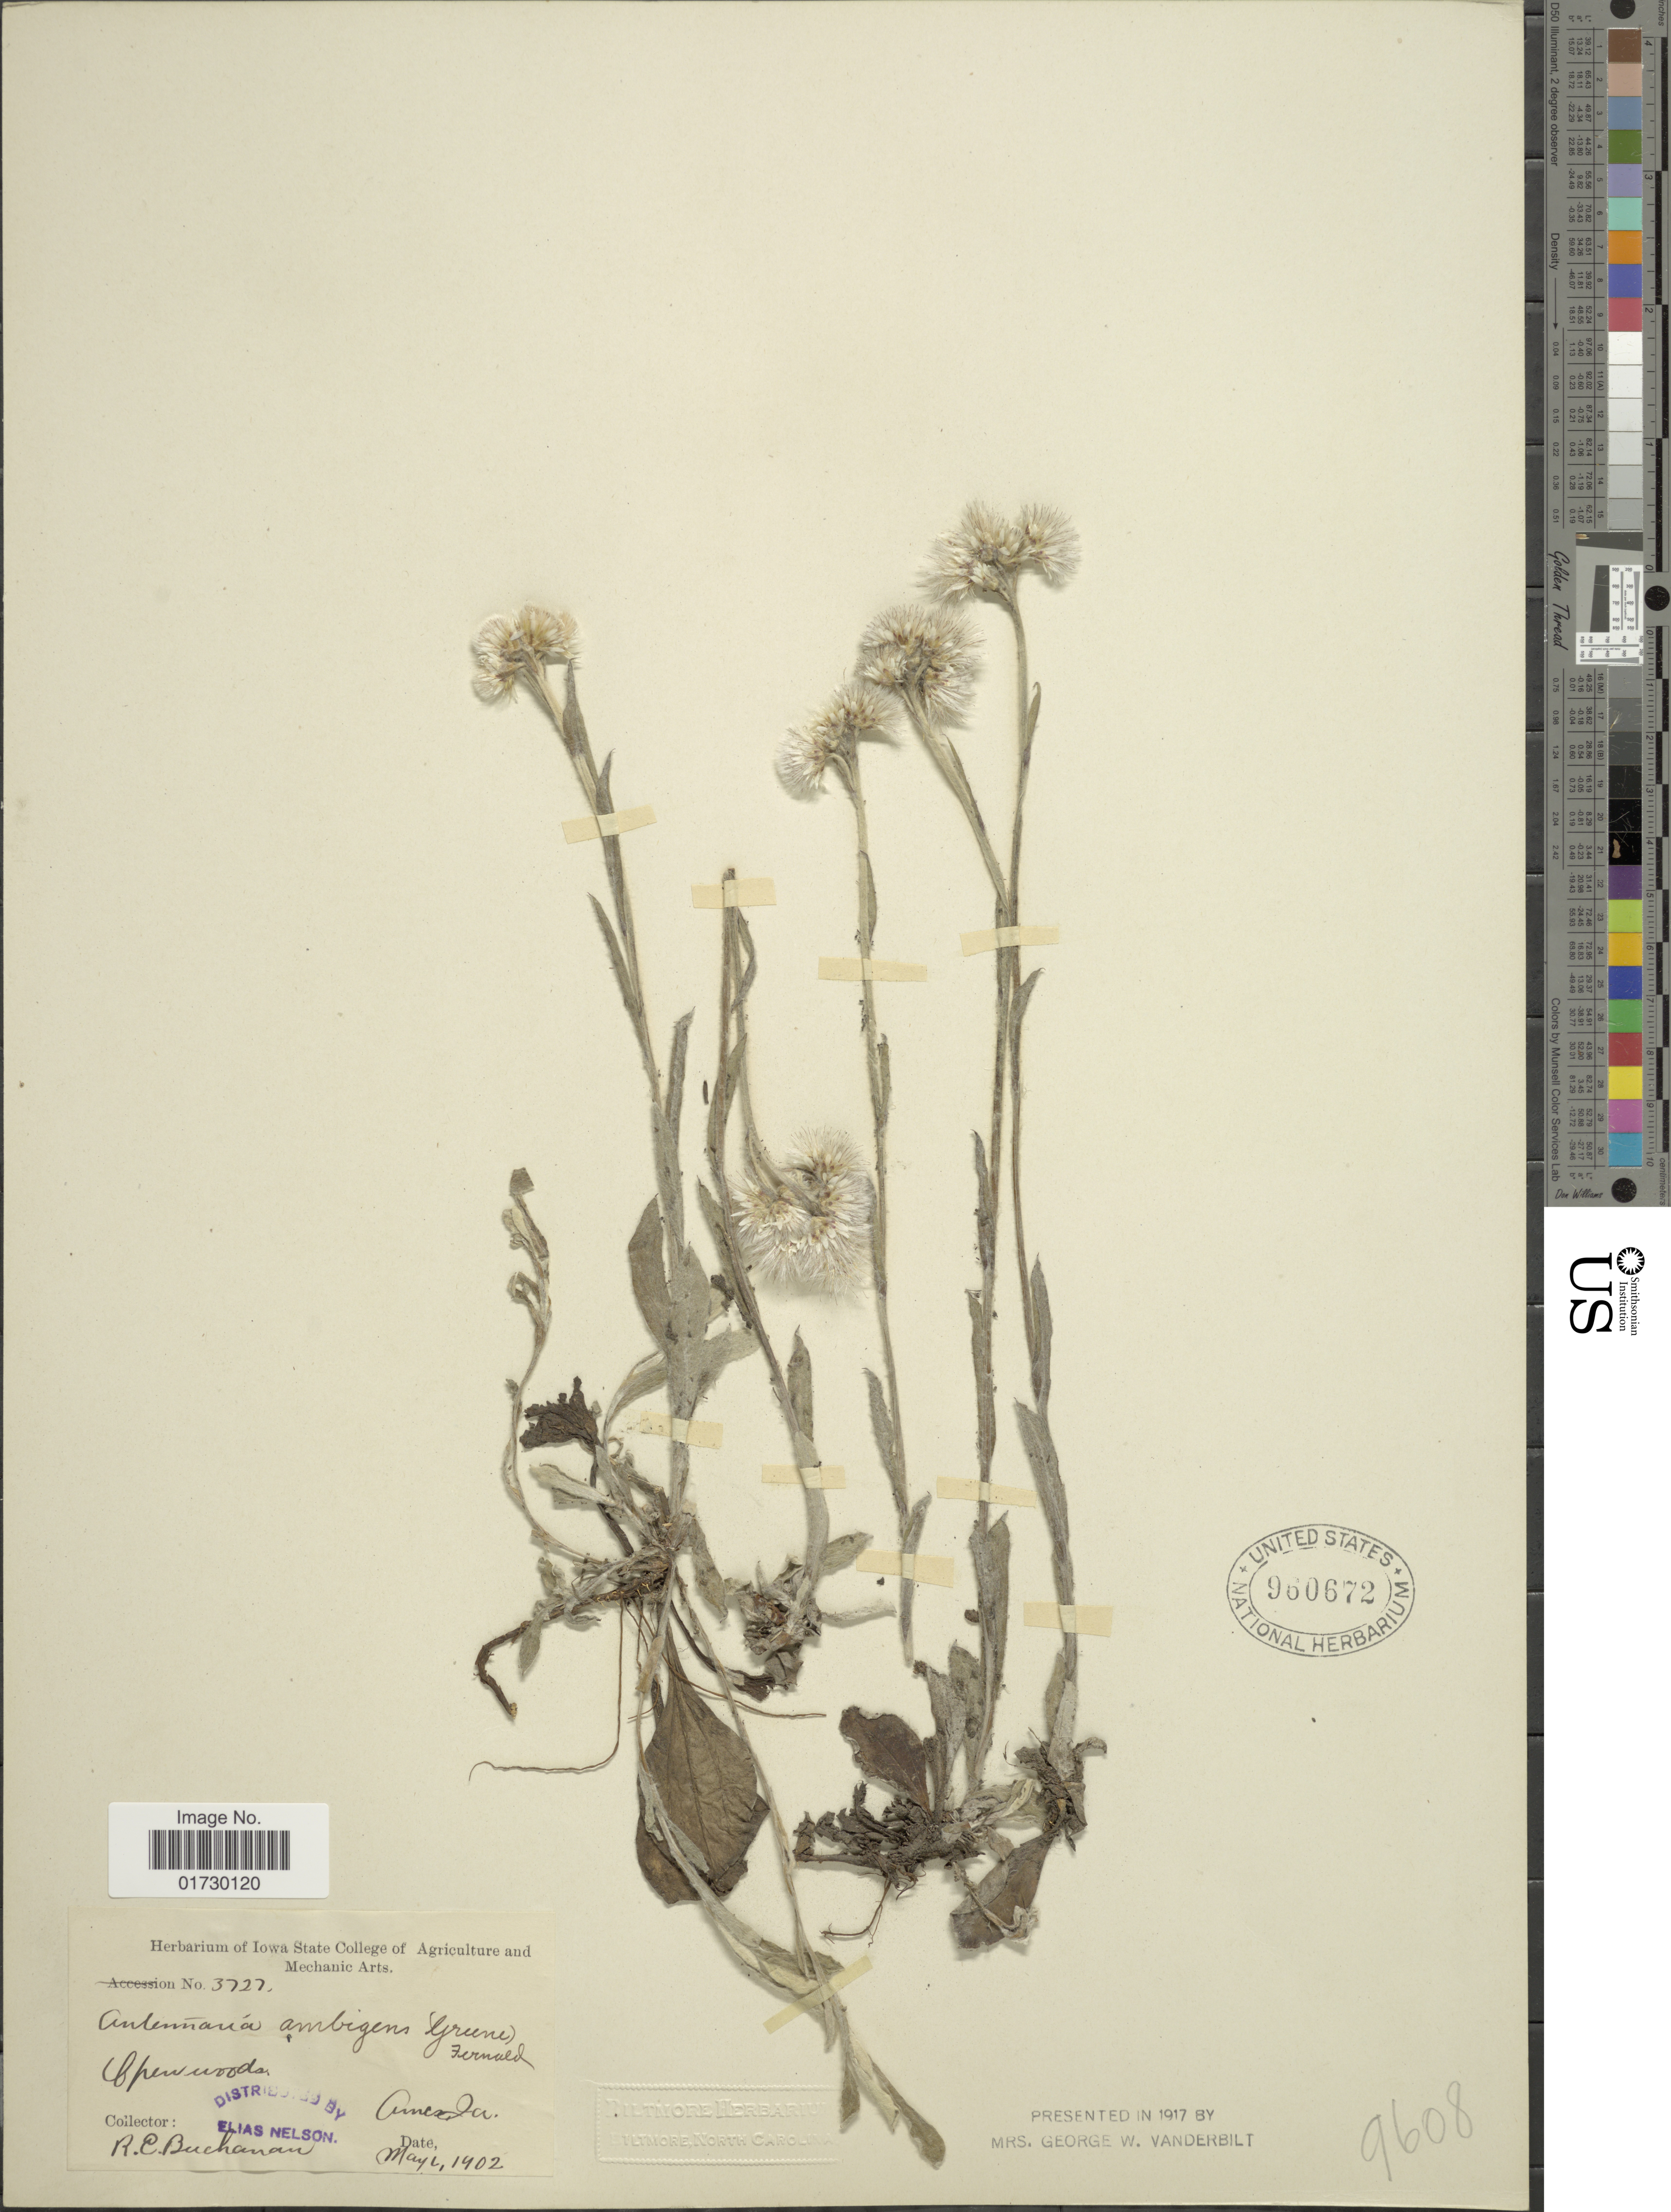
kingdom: Plantae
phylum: Tracheophyta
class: Magnoliopsida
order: Asterales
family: Asteraceae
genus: Antennaria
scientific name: Antennaria ambigens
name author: (Greene) Fernald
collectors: R. Buchanan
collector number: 3727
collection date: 1902-05-06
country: United States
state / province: Iowa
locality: Ames, Ia.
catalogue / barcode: US 960672